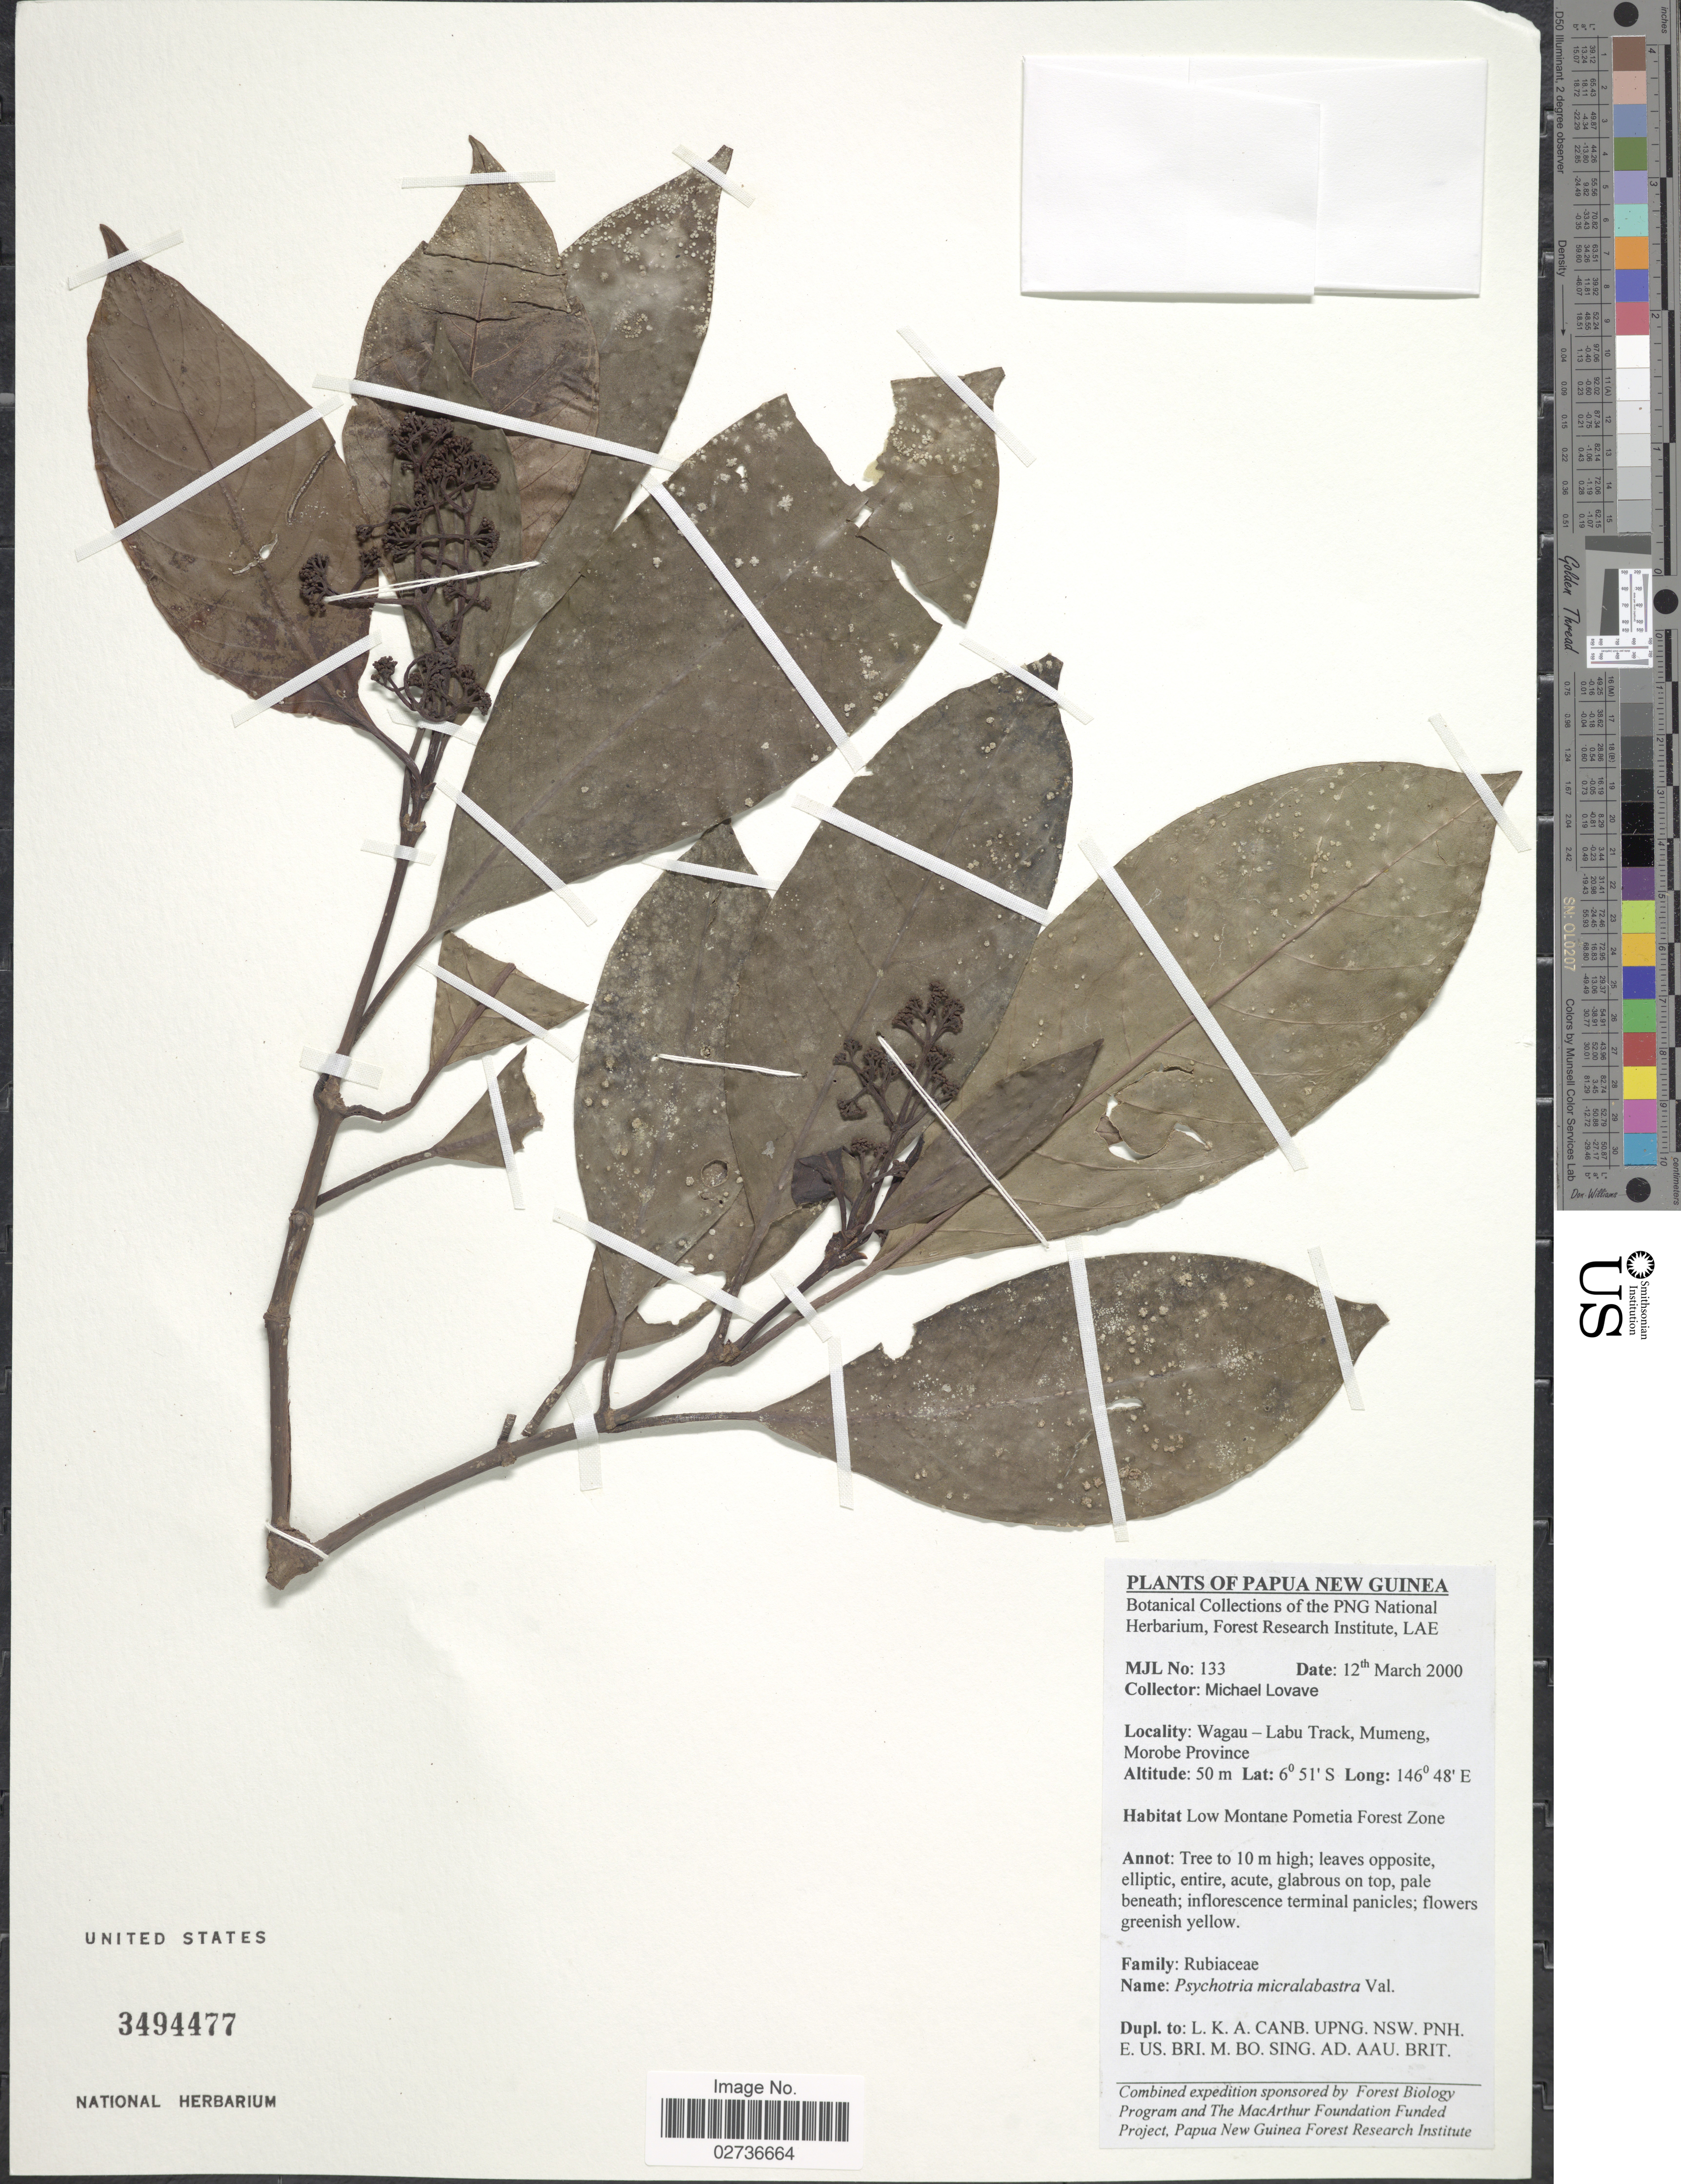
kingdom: Plantae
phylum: Tracheophyta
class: Magnoliopsida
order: Gentianales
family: Rubiaceae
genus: Psychotria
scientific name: Psychotria micralabastra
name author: (Lauterb. & K. Schum.) Valeton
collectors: M. Lovave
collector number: MJL 133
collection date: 2000-03-12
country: Papua New Guinea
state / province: Morobe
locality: Wagau - Labu Track, Mumeng, Morobe Province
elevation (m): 50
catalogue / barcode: US 3494477